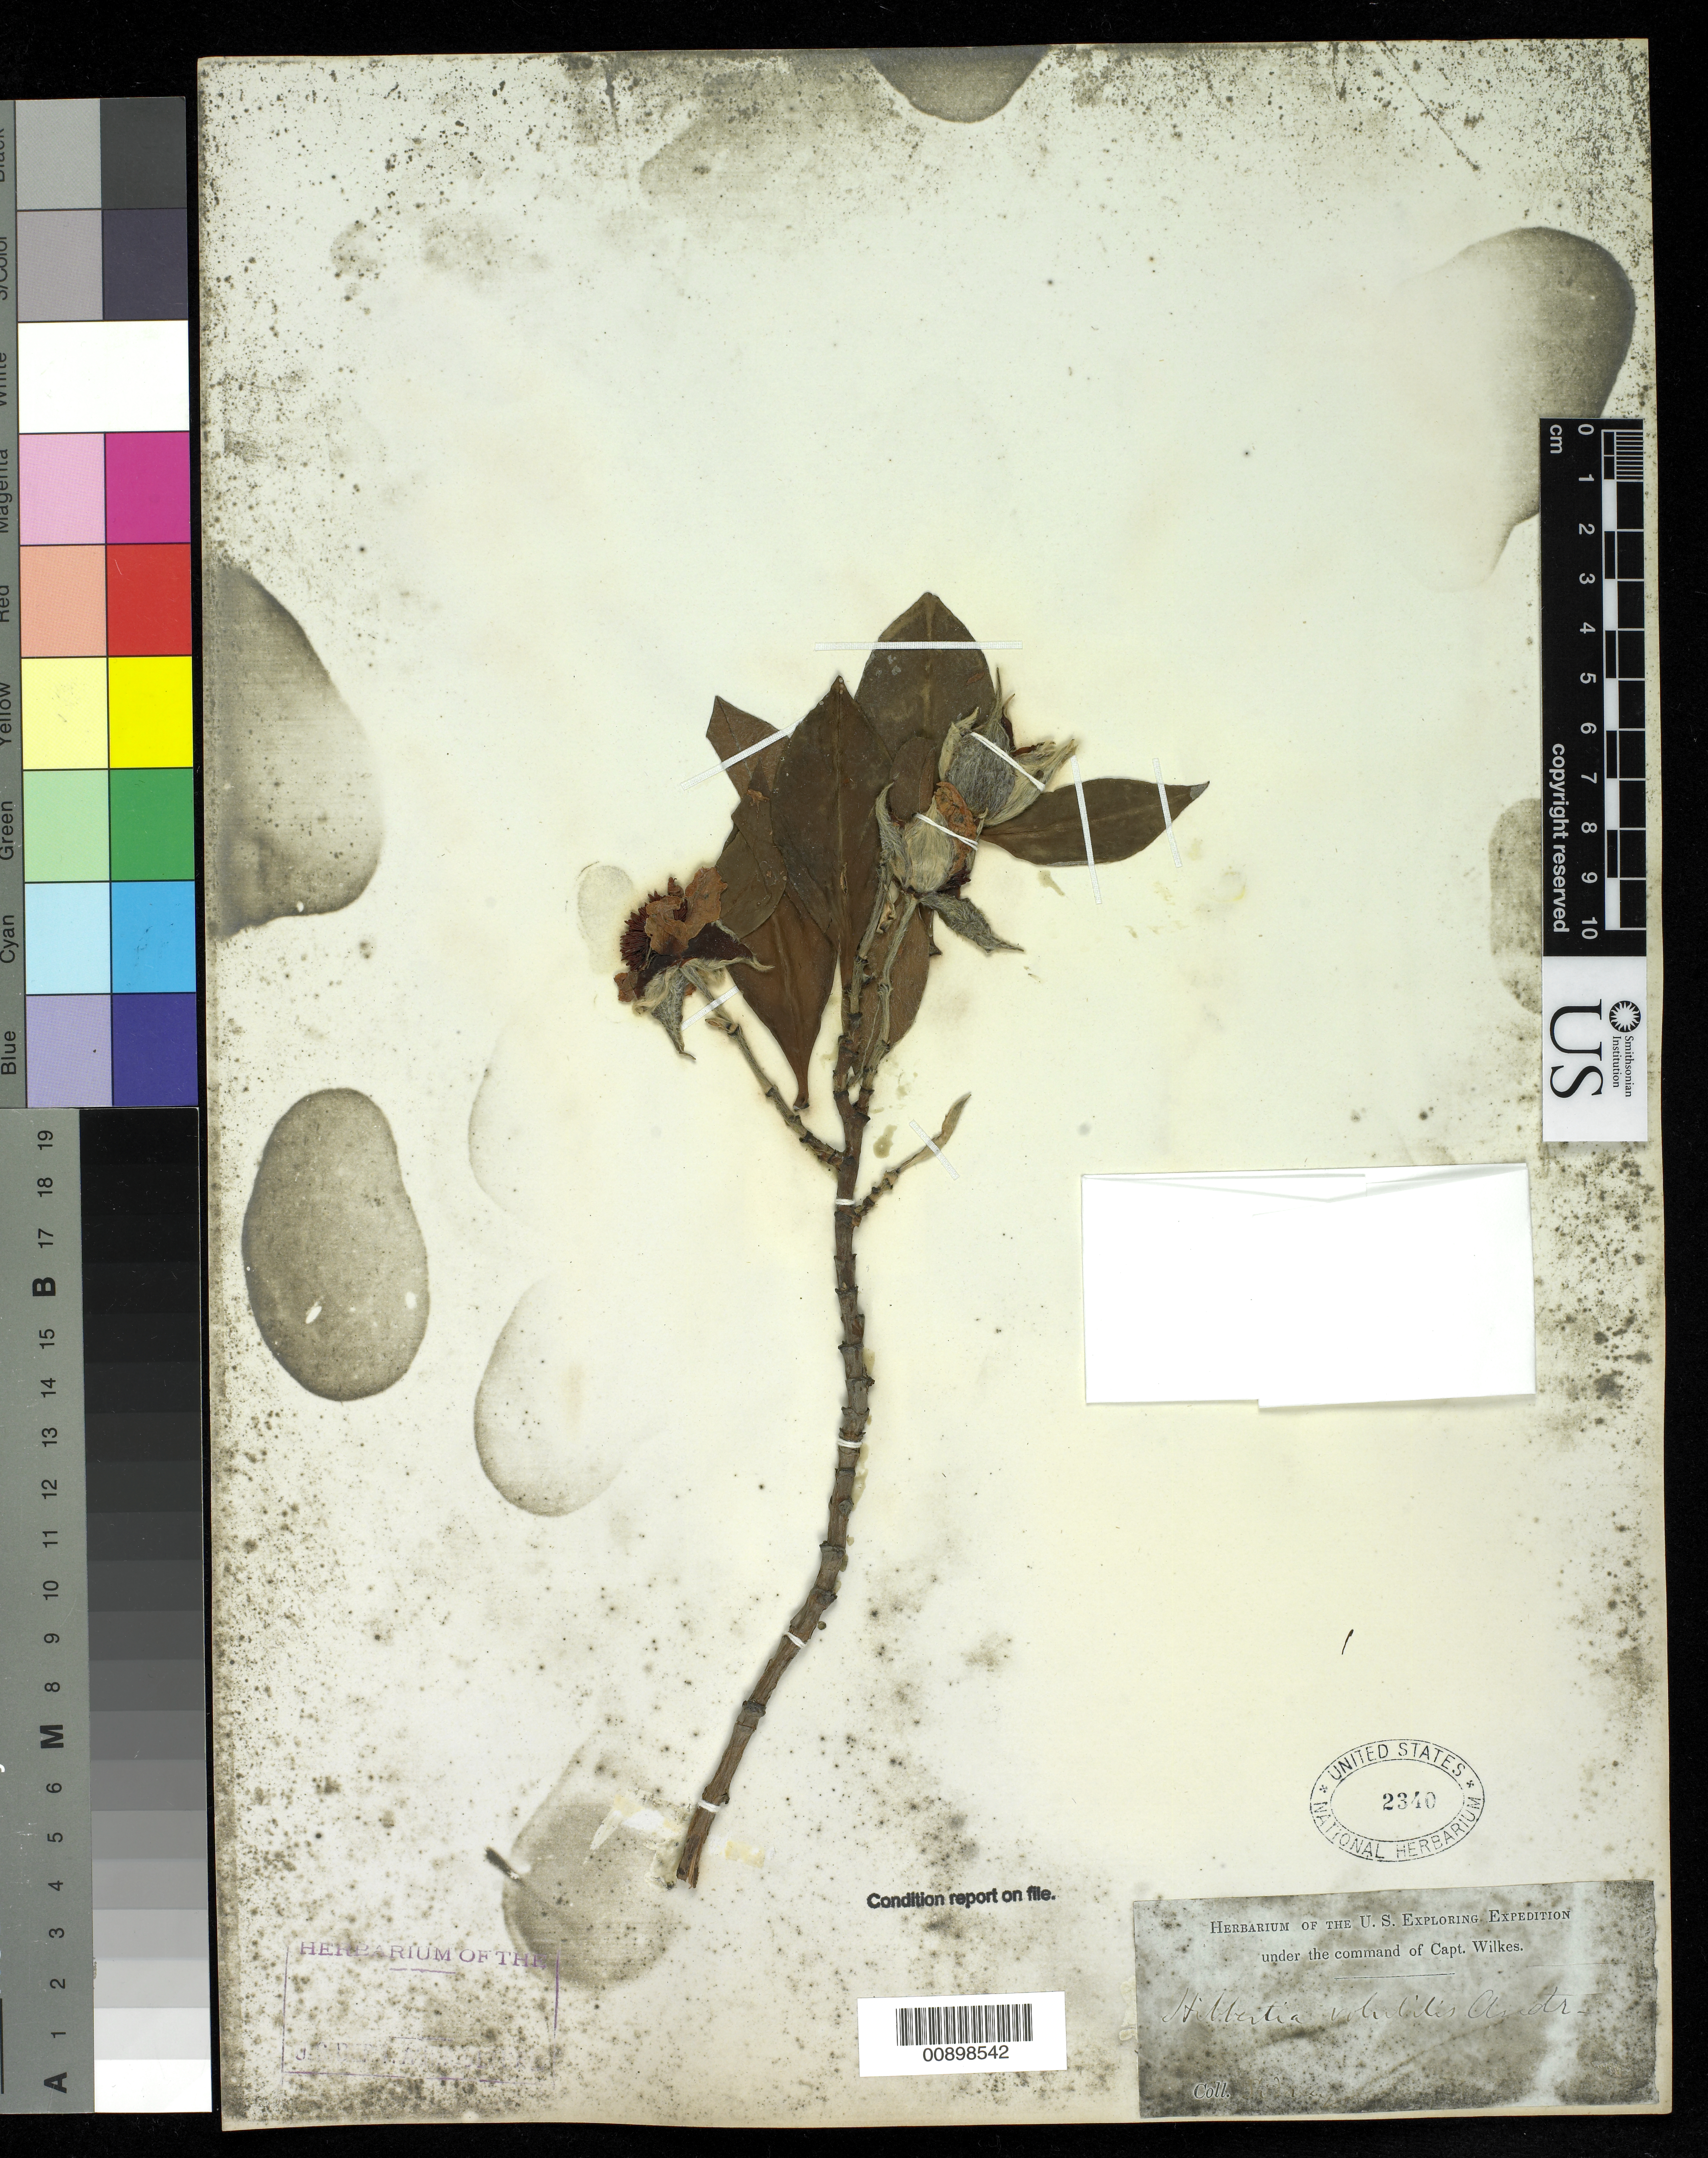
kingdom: Plantae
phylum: Tracheophyta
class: Magnoliopsida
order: Dilleniales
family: Dilleniaceae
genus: Hibbertia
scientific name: Hibbertia volubilis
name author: Andrews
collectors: Wilkes Explor. Exped.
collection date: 1838/1842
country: Australia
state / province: New South Wales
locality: Sydney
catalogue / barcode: US 2340